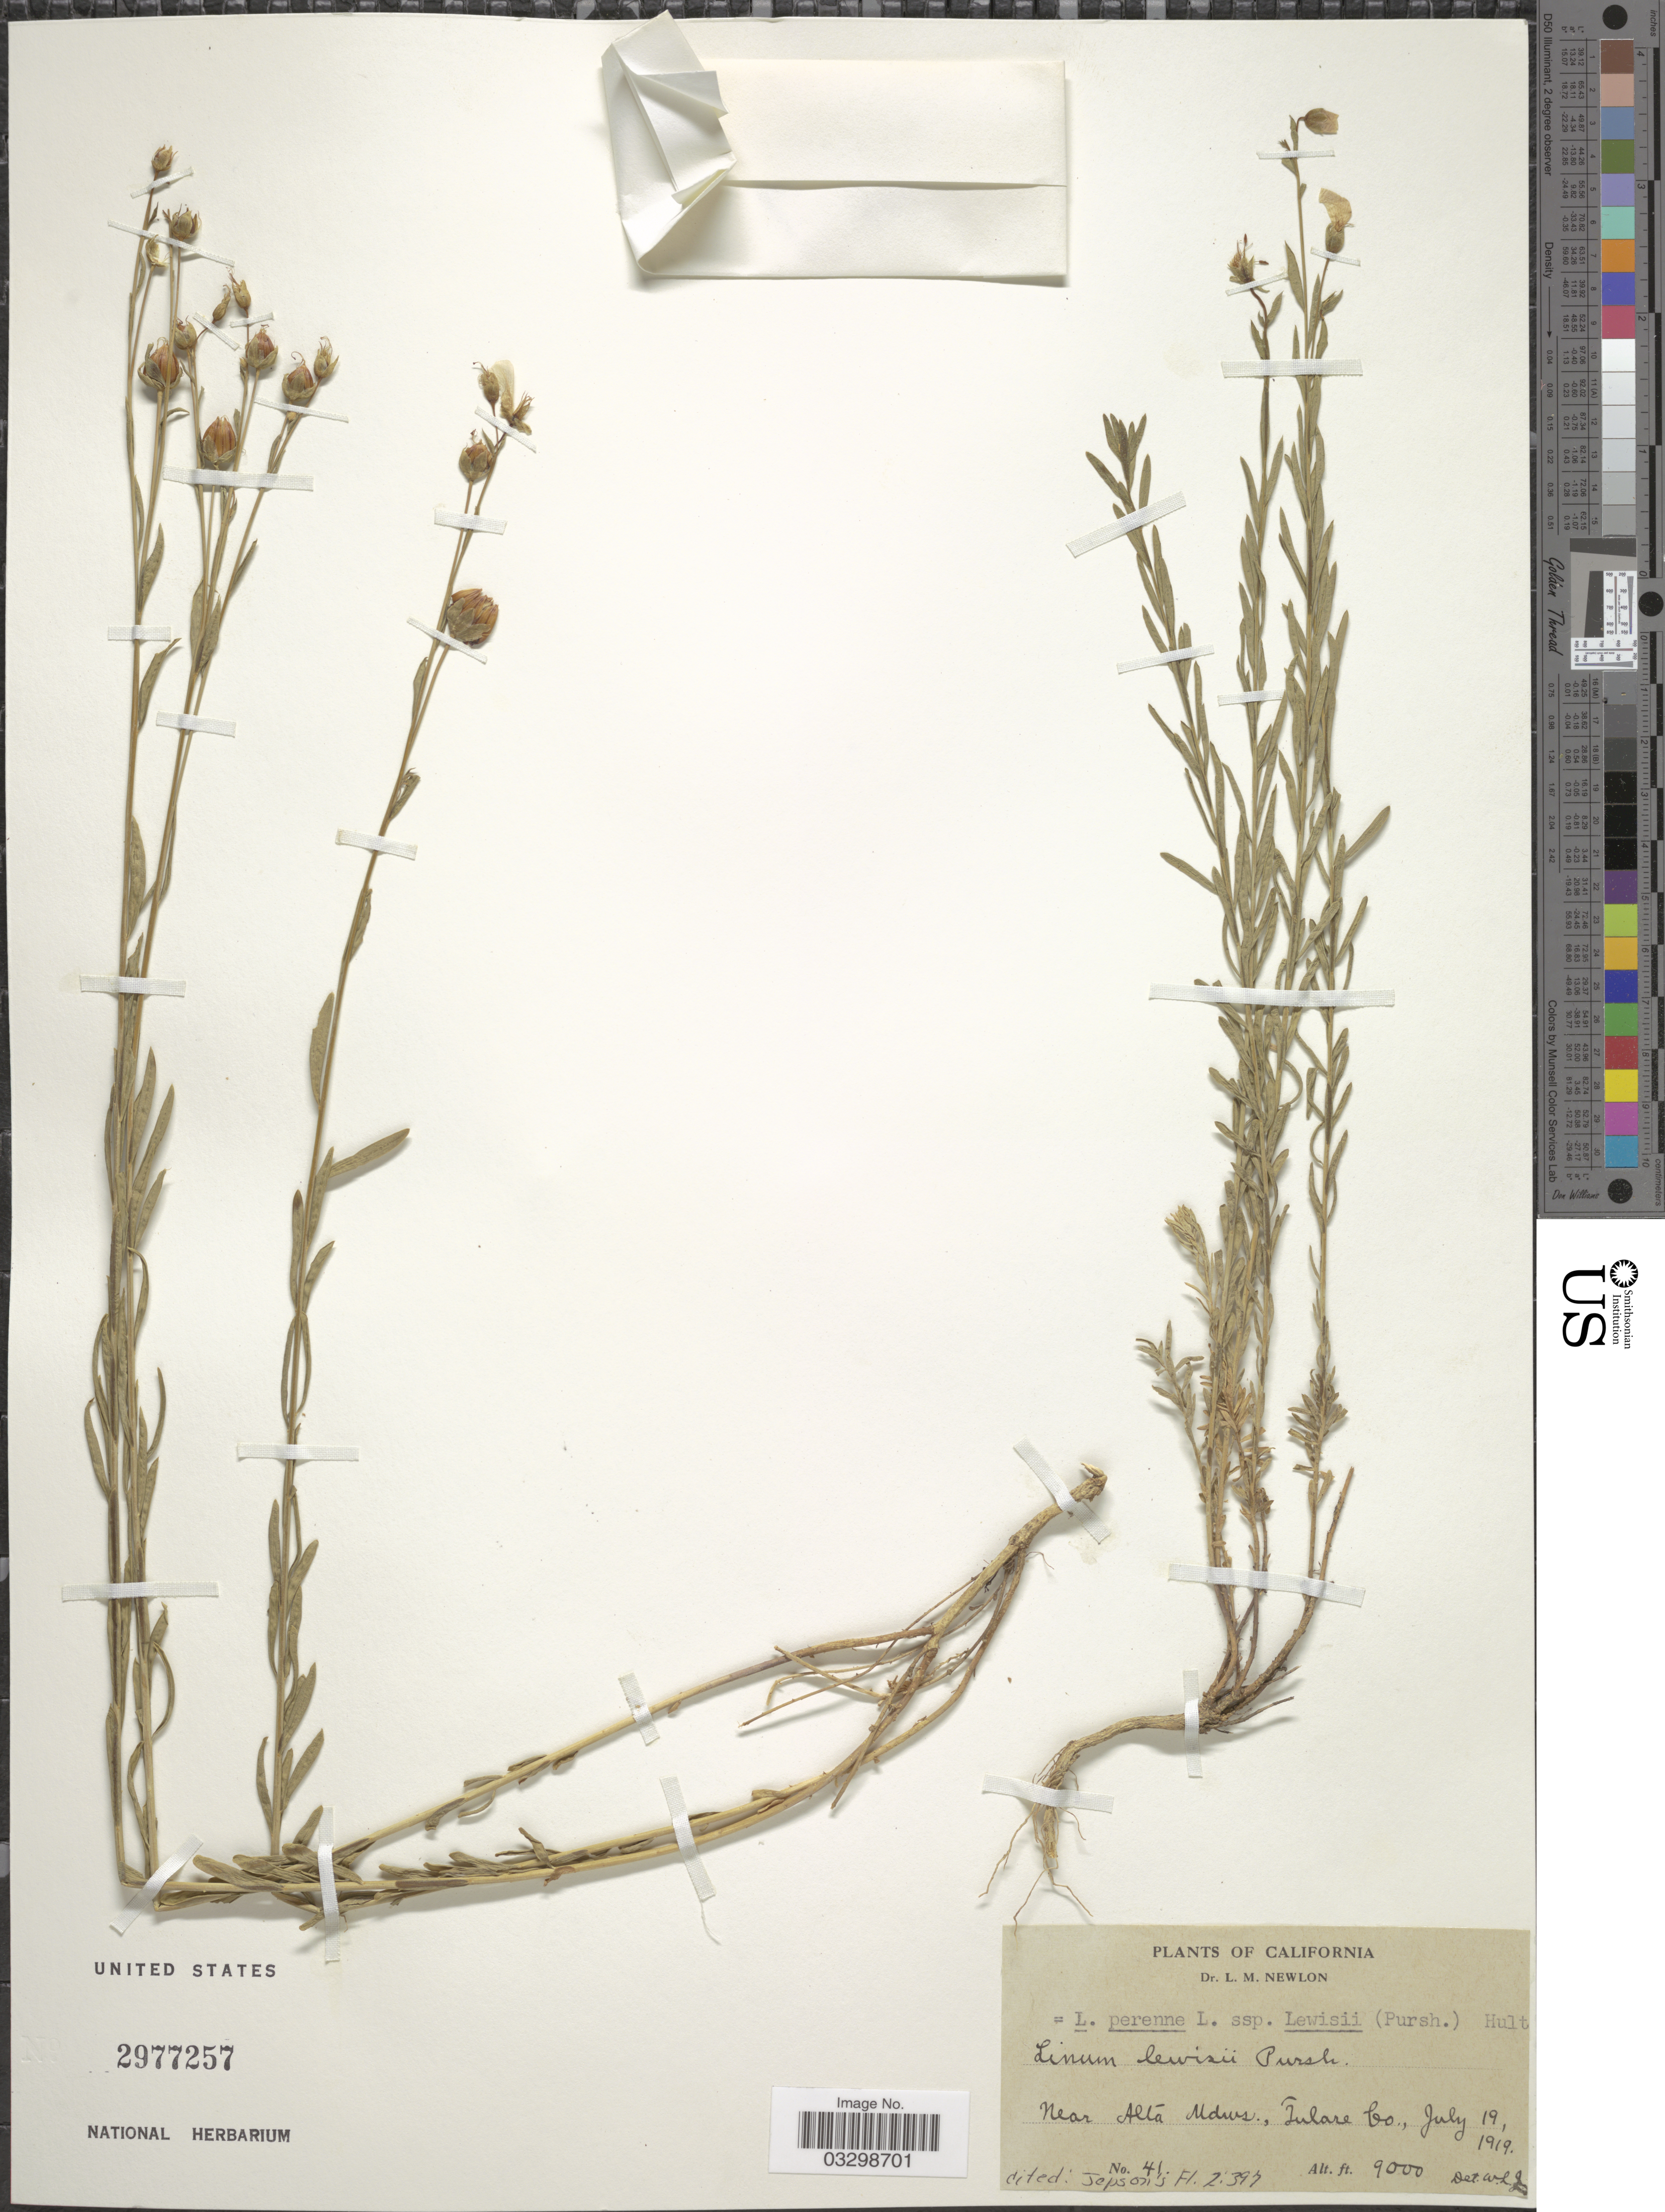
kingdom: Plantae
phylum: Tracheophyta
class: Magnoliopsida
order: Malpighiales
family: Linaceae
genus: Linum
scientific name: Linum lewisii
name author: Pursh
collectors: L. Newlon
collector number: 41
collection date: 1919-07-19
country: United States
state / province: California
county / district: Tulare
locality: Near Alta Mdws., Tulare Co.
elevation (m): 2743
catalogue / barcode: US 2977257